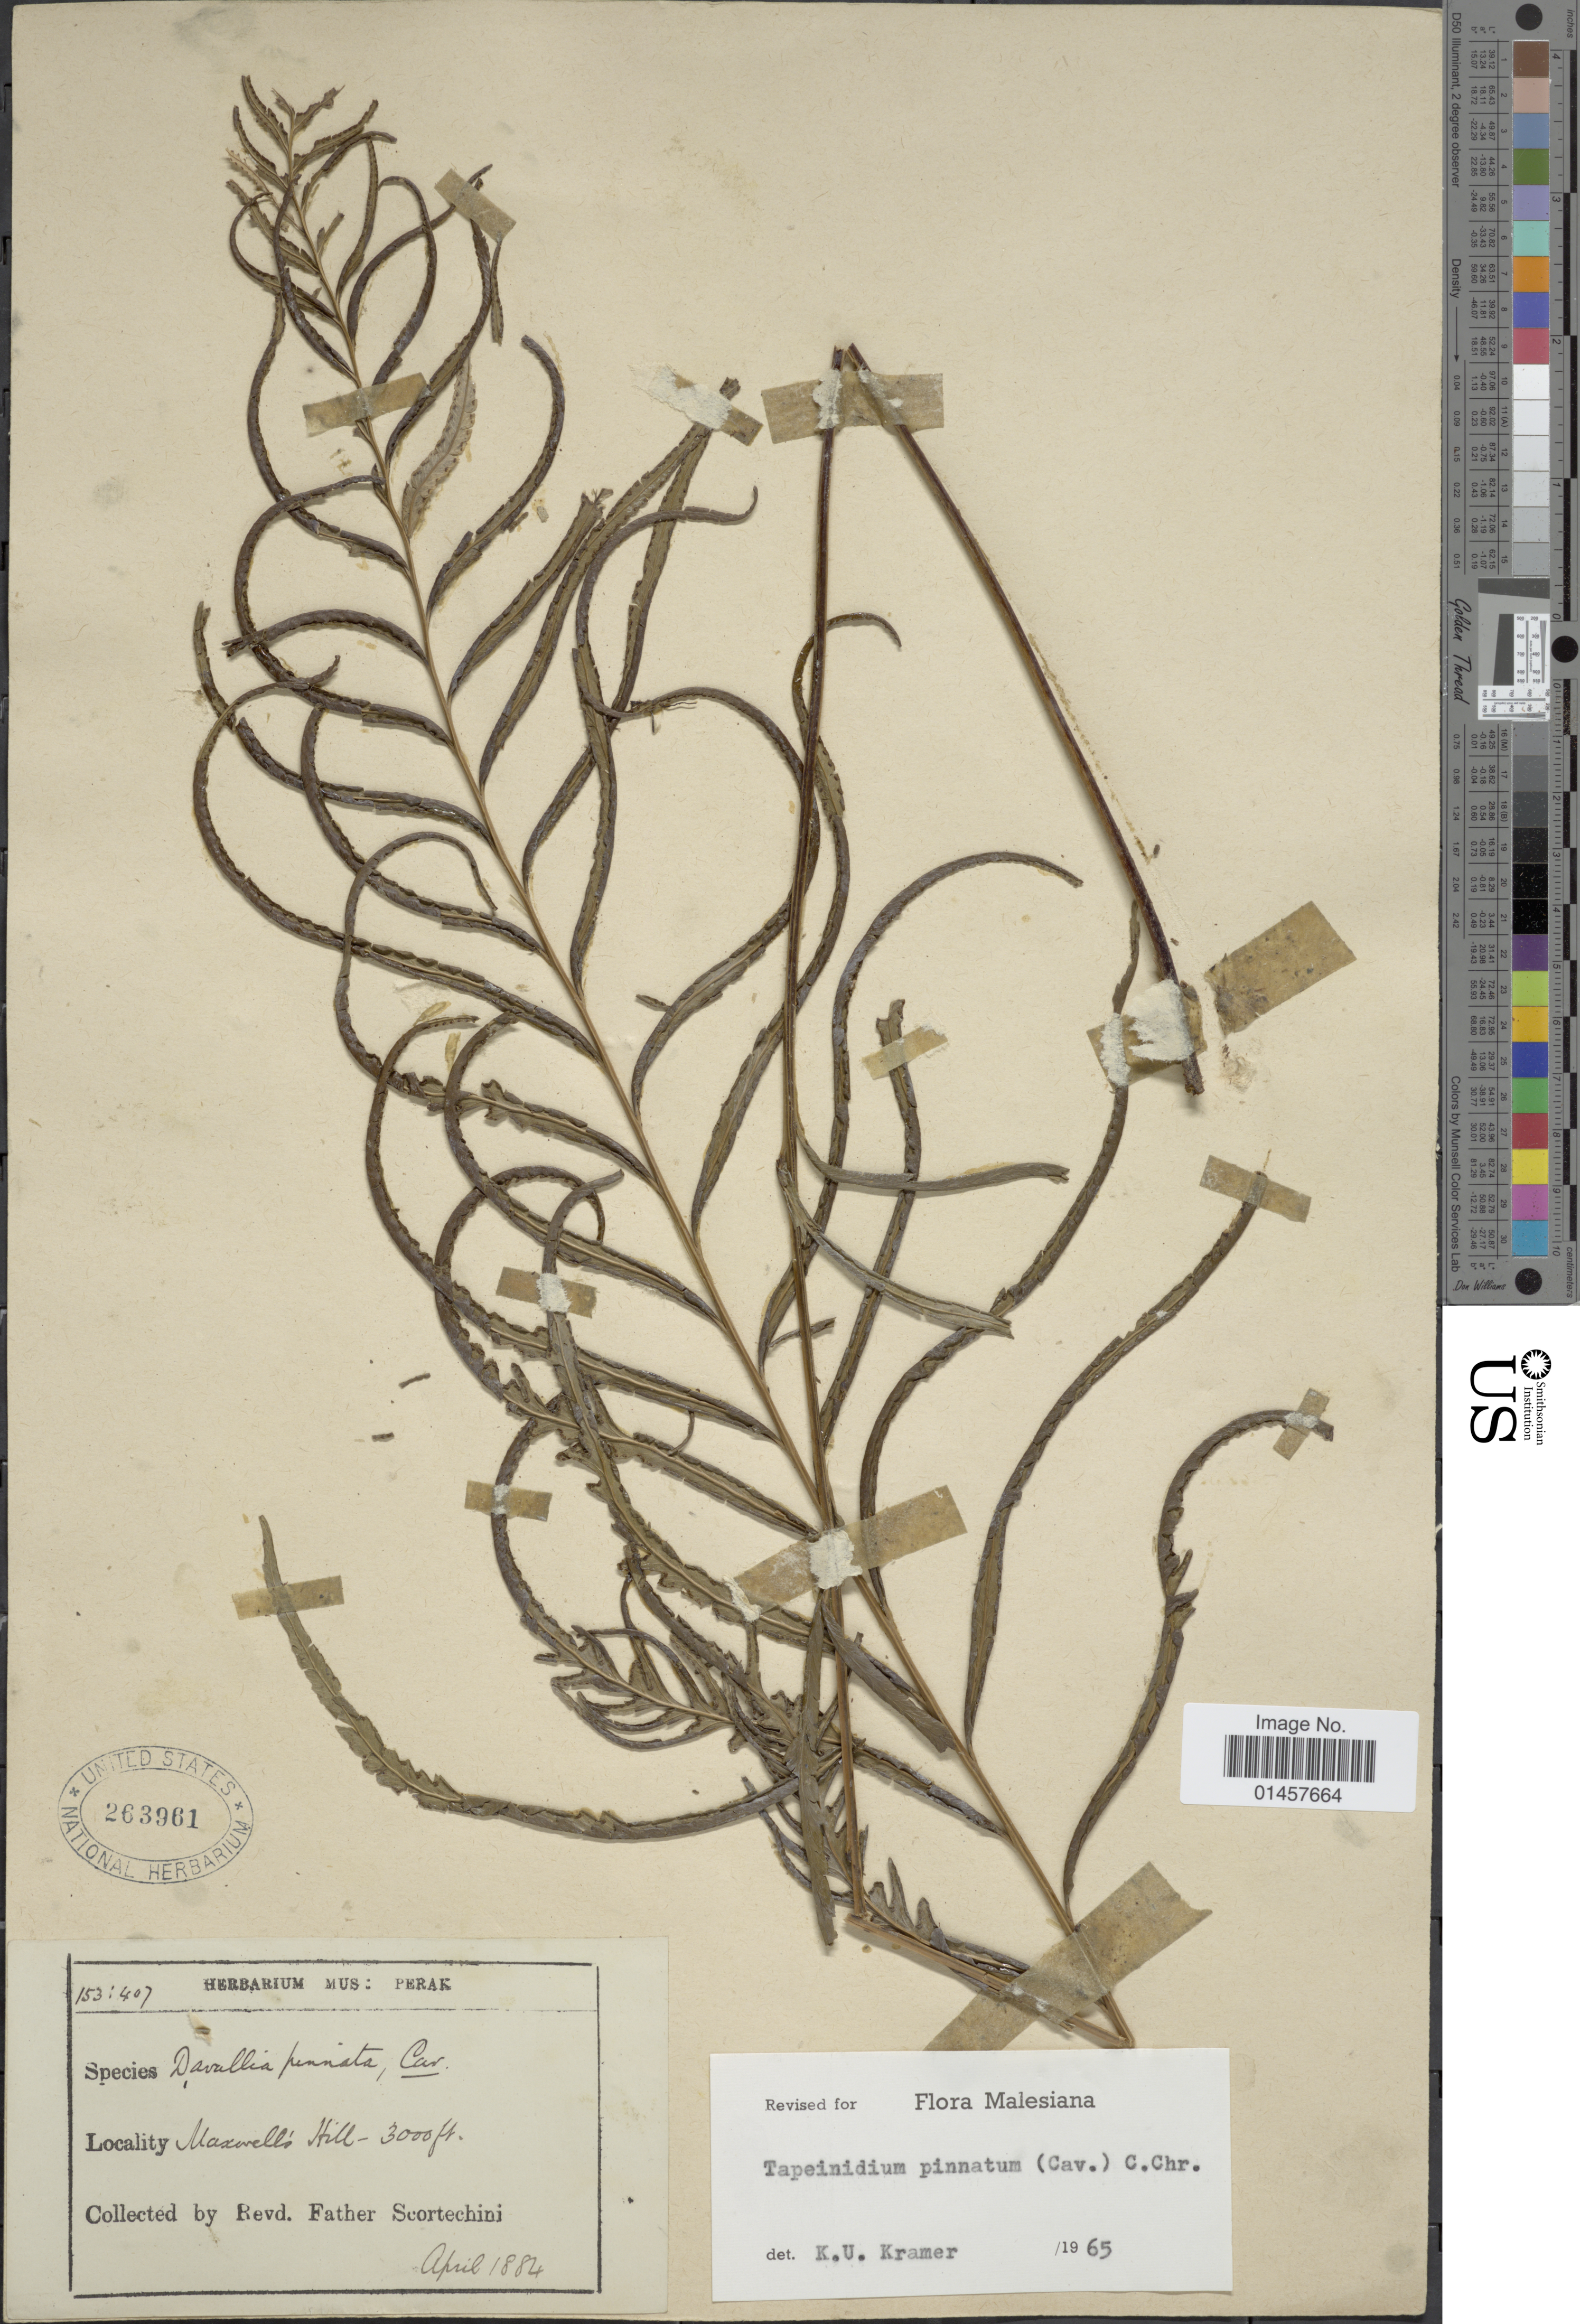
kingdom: Plantae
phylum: Tracheophyta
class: Polypodiopsida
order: Polypodiales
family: Lindsaeaceae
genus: Tapeinidium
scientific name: Tapeinidium pinnatum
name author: (Cav.) C. Chr.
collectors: Fr. Scortechini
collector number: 153/407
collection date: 1884-04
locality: Maxwell's Hill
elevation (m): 914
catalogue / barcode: US 263961